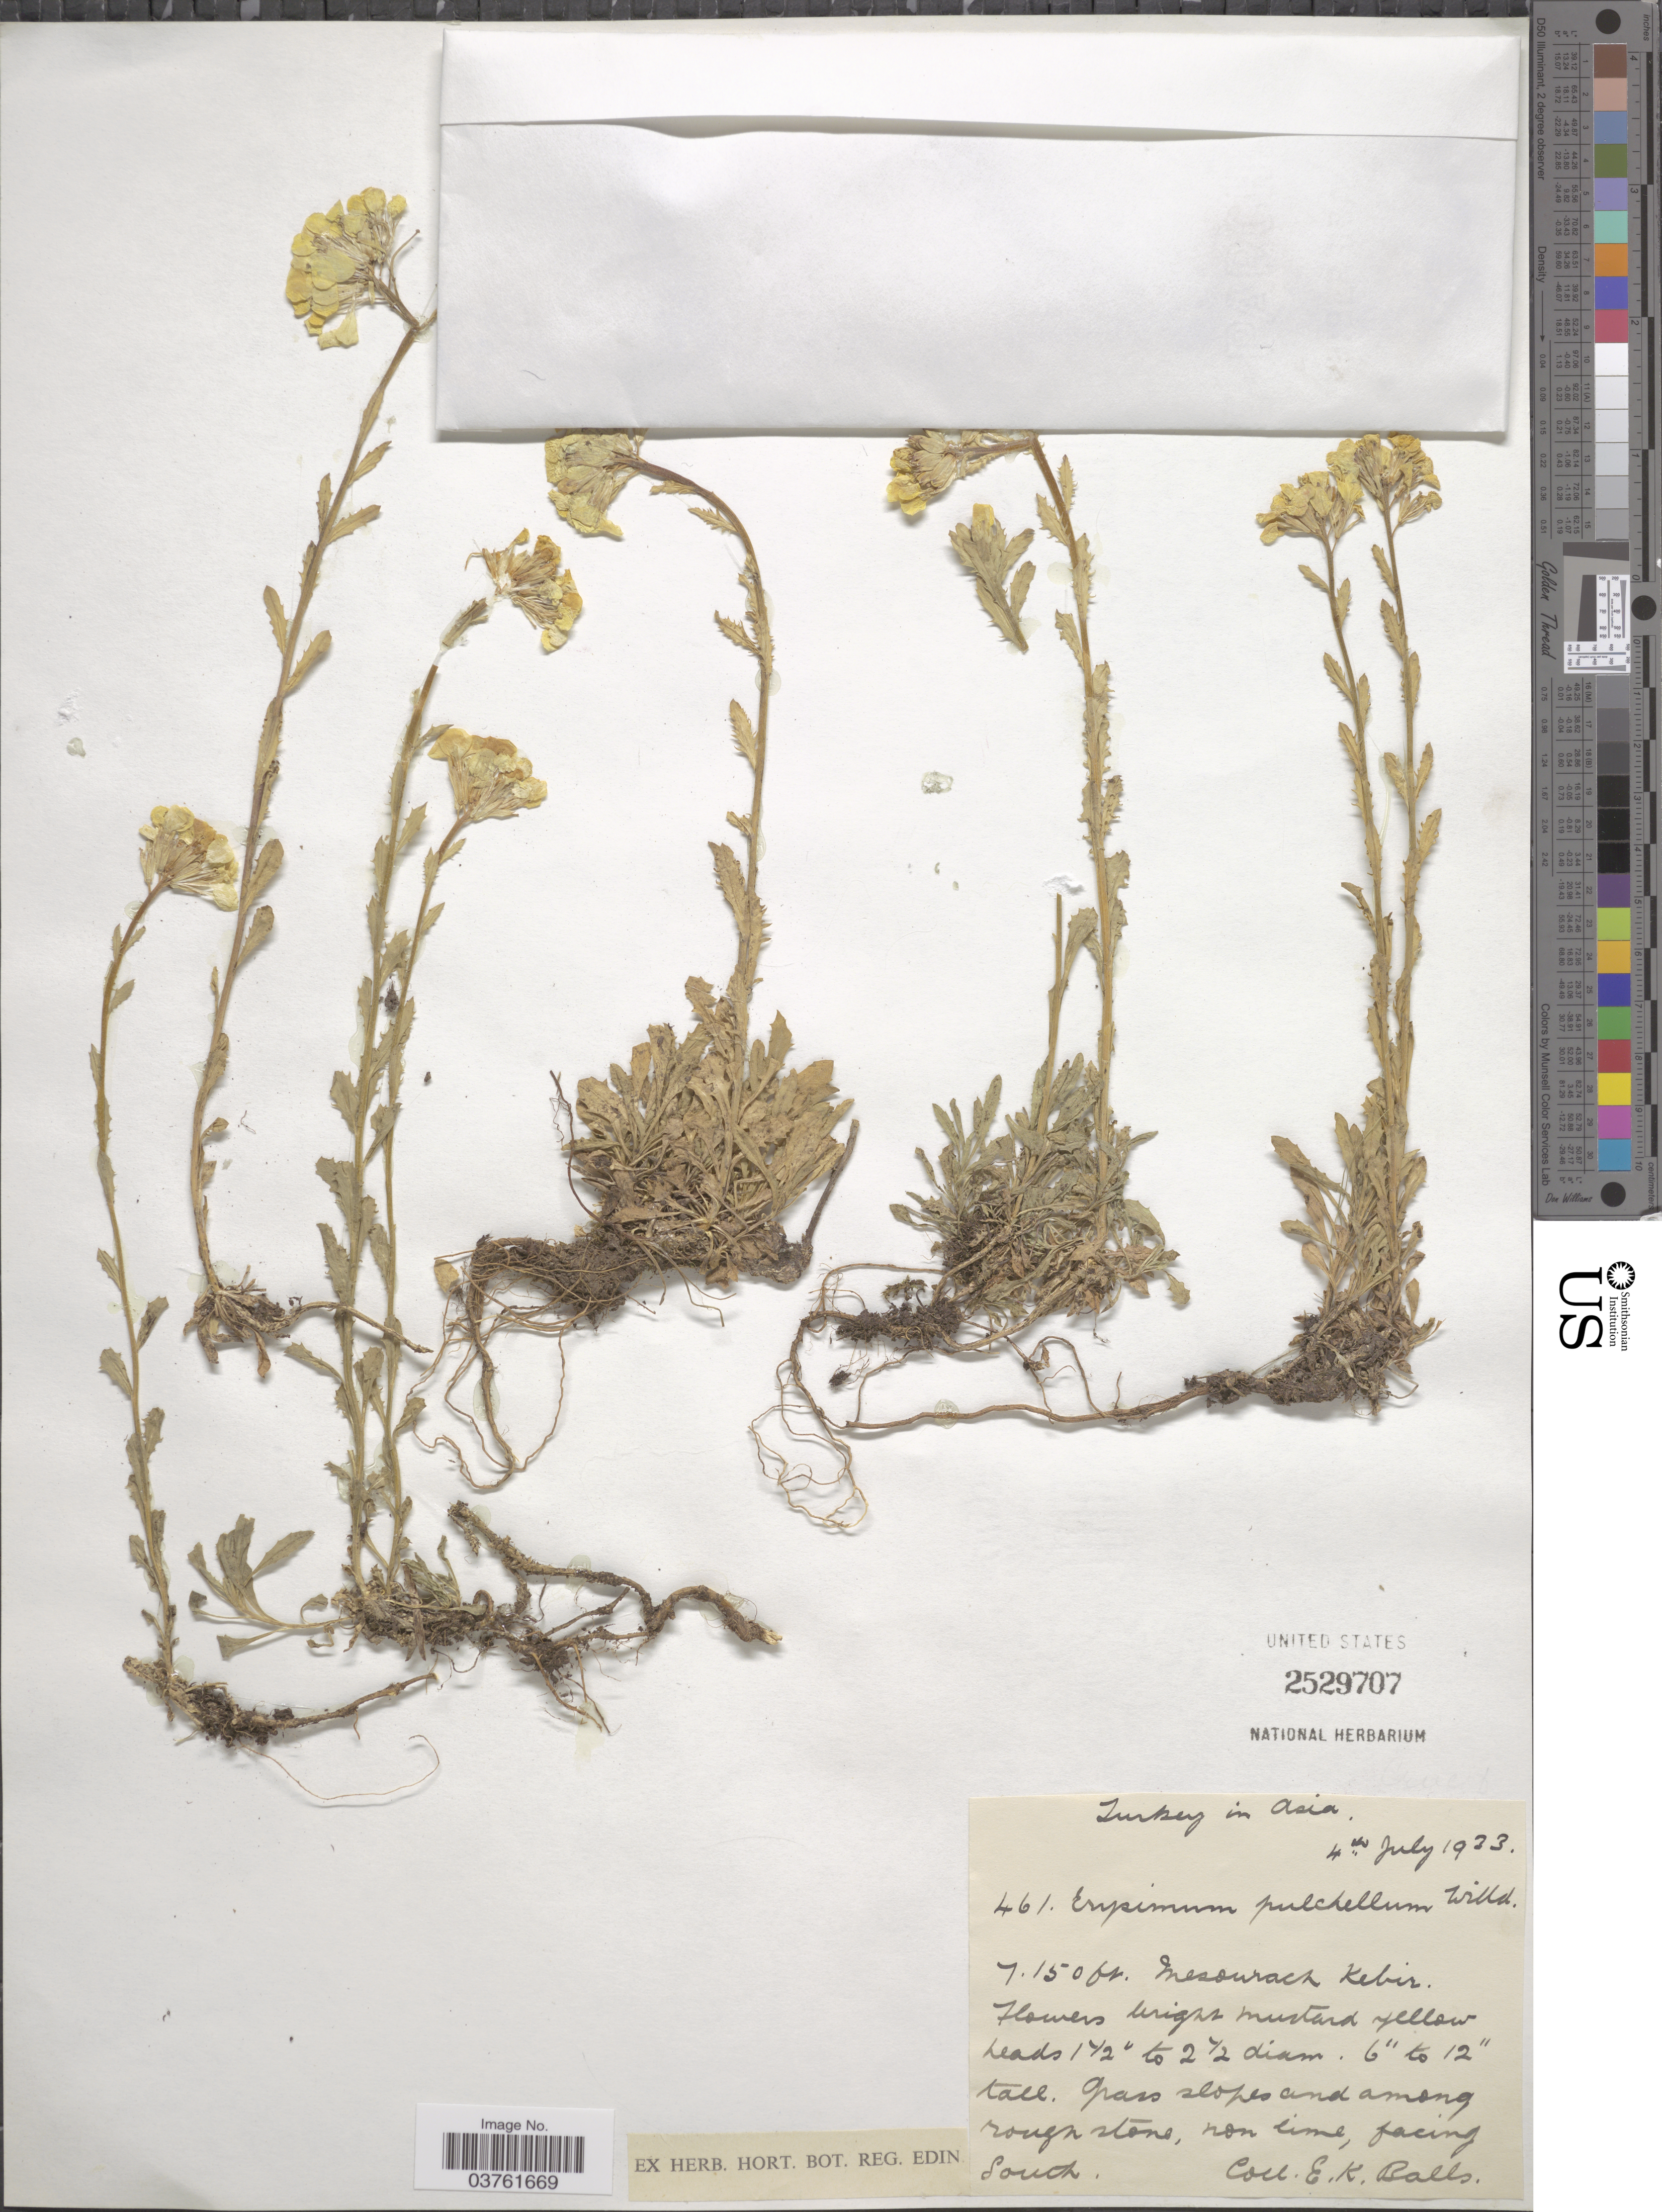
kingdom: Plantae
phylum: Tracheophyta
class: Magnoliopsida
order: Brassicales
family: Brassicaceae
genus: Erysimum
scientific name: Erysimum pulchellum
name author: J. Gay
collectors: E. K. Balls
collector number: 461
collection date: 1933-07-04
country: Turkey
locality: Mesourach Kebir.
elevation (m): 2179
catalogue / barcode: US 2529707